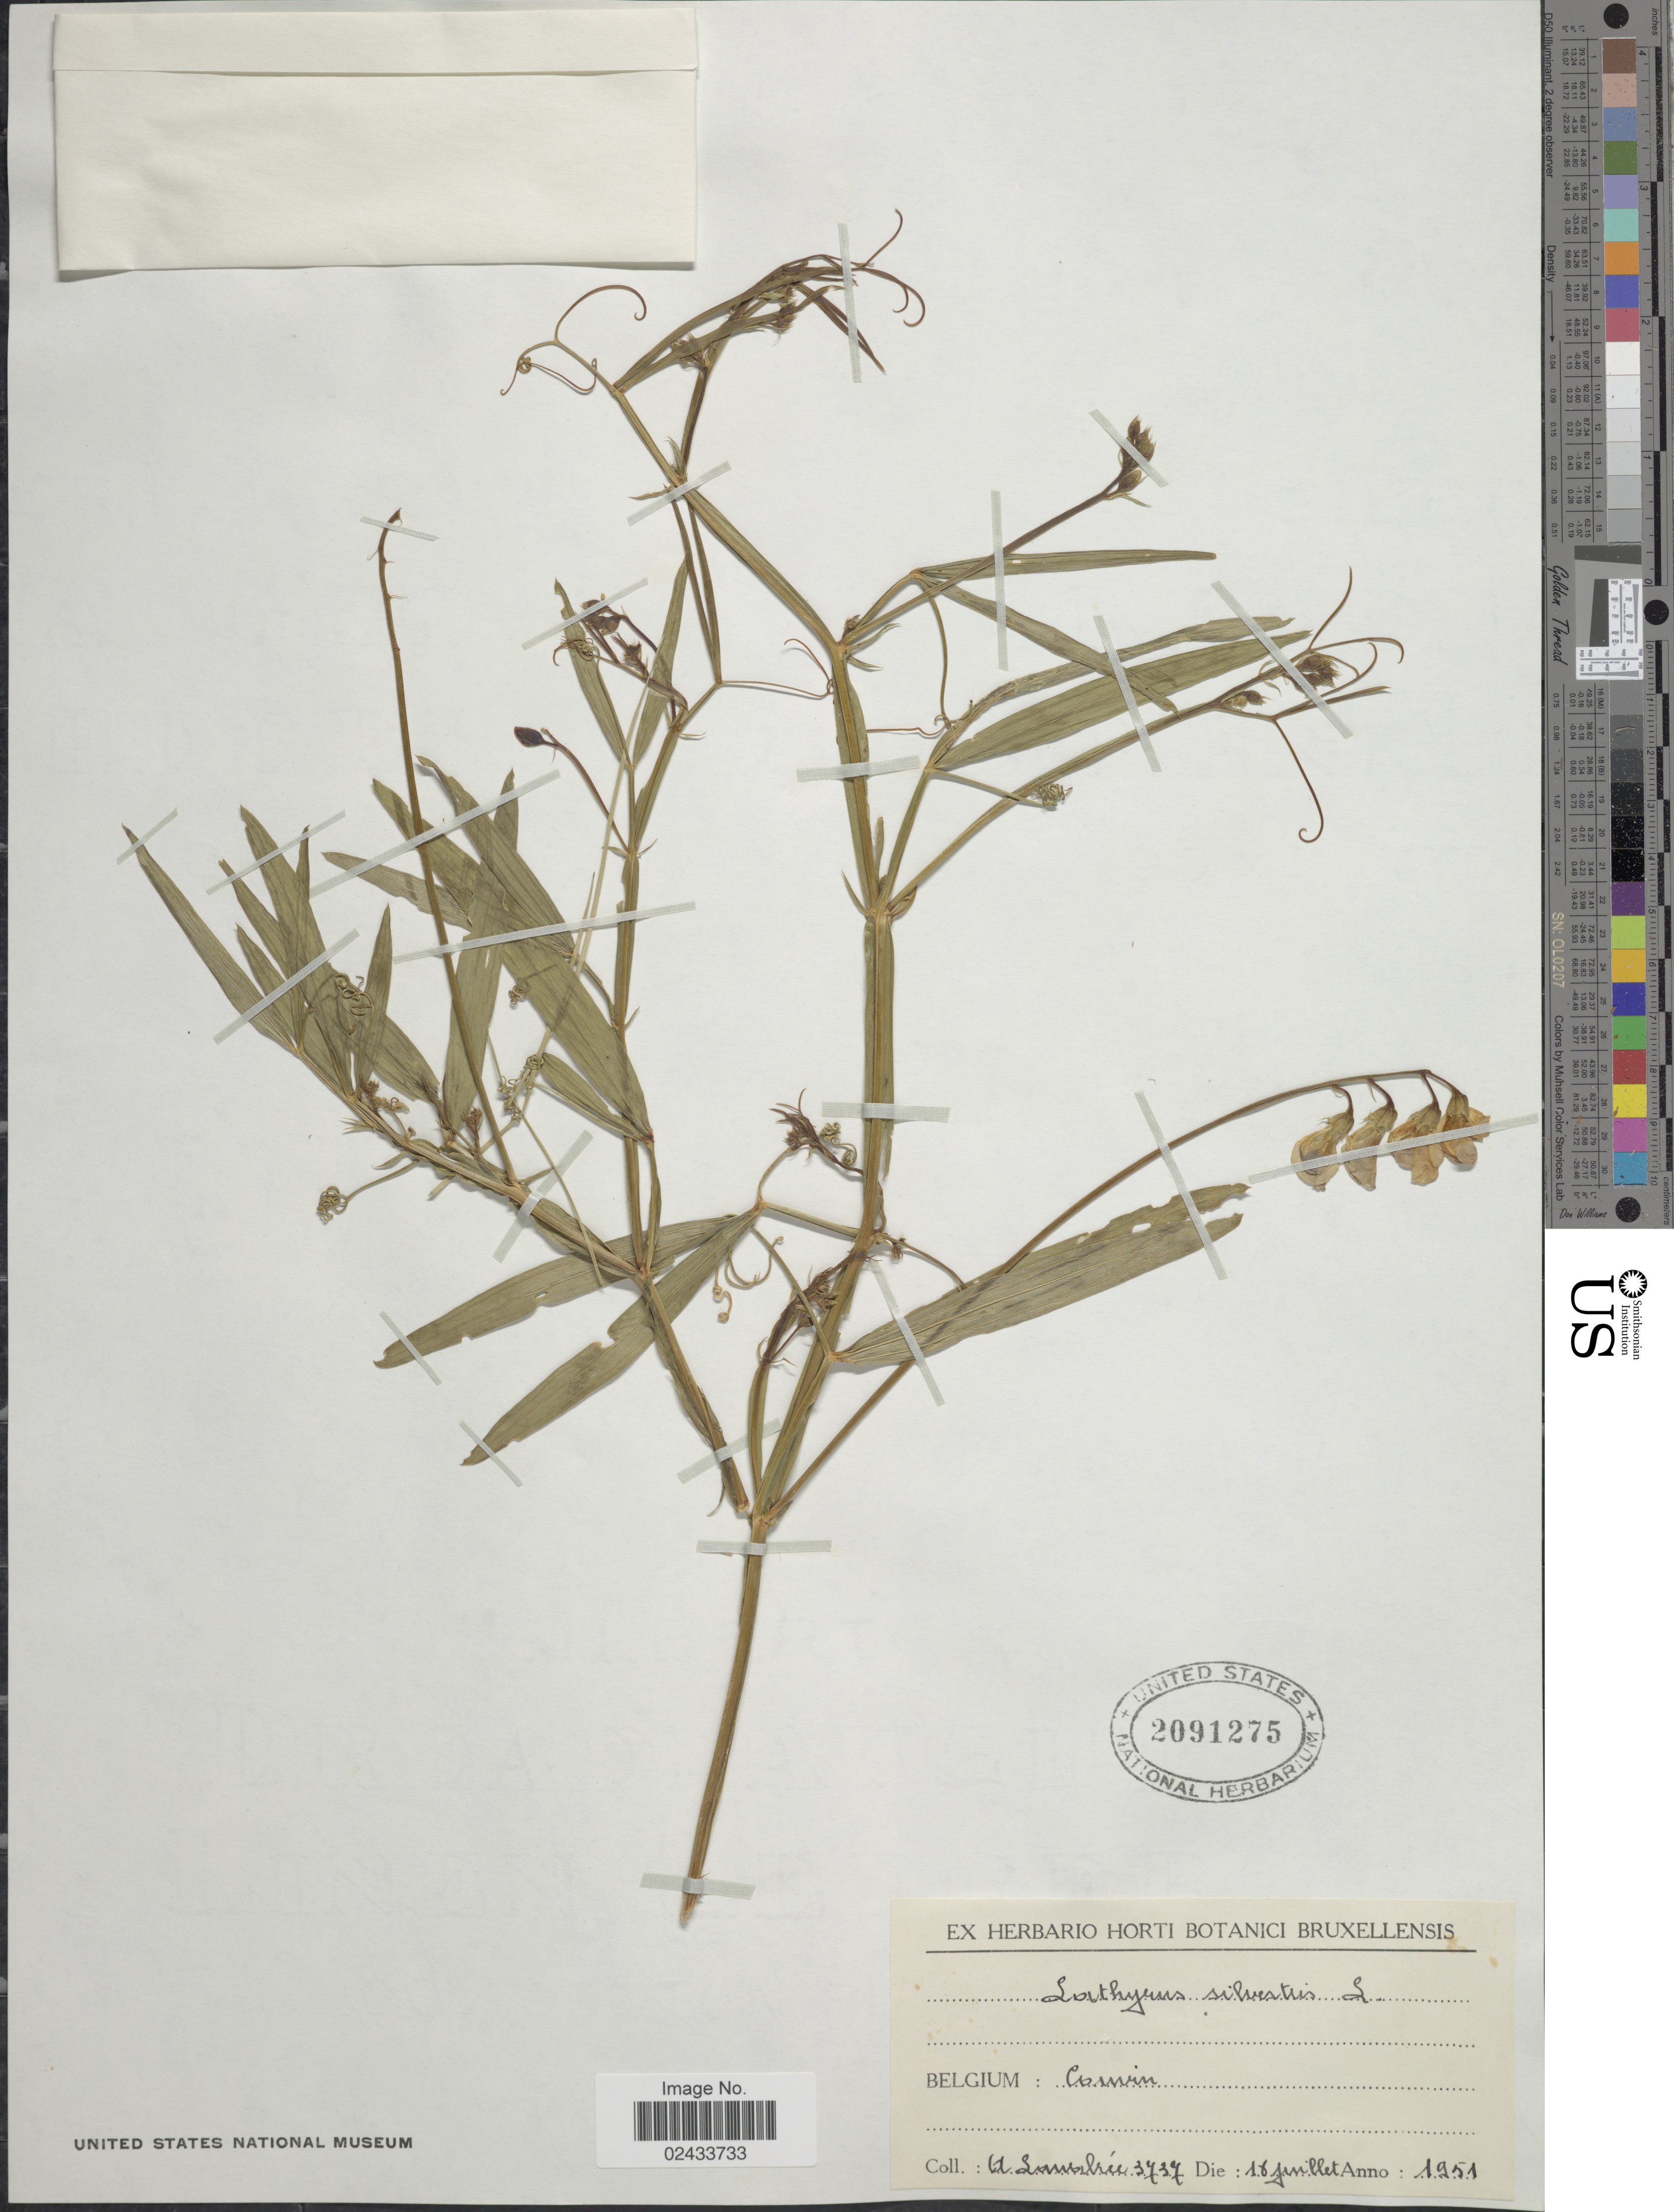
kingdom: Plantae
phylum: Tracheophyta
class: Magnoliopsida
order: Fabales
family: Fabaceae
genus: Lathyrus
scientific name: Lathyrus sylvestris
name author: L.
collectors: Somabree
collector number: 3737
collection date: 1951-07-16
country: Belgium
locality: Corwin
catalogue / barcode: US 2091275